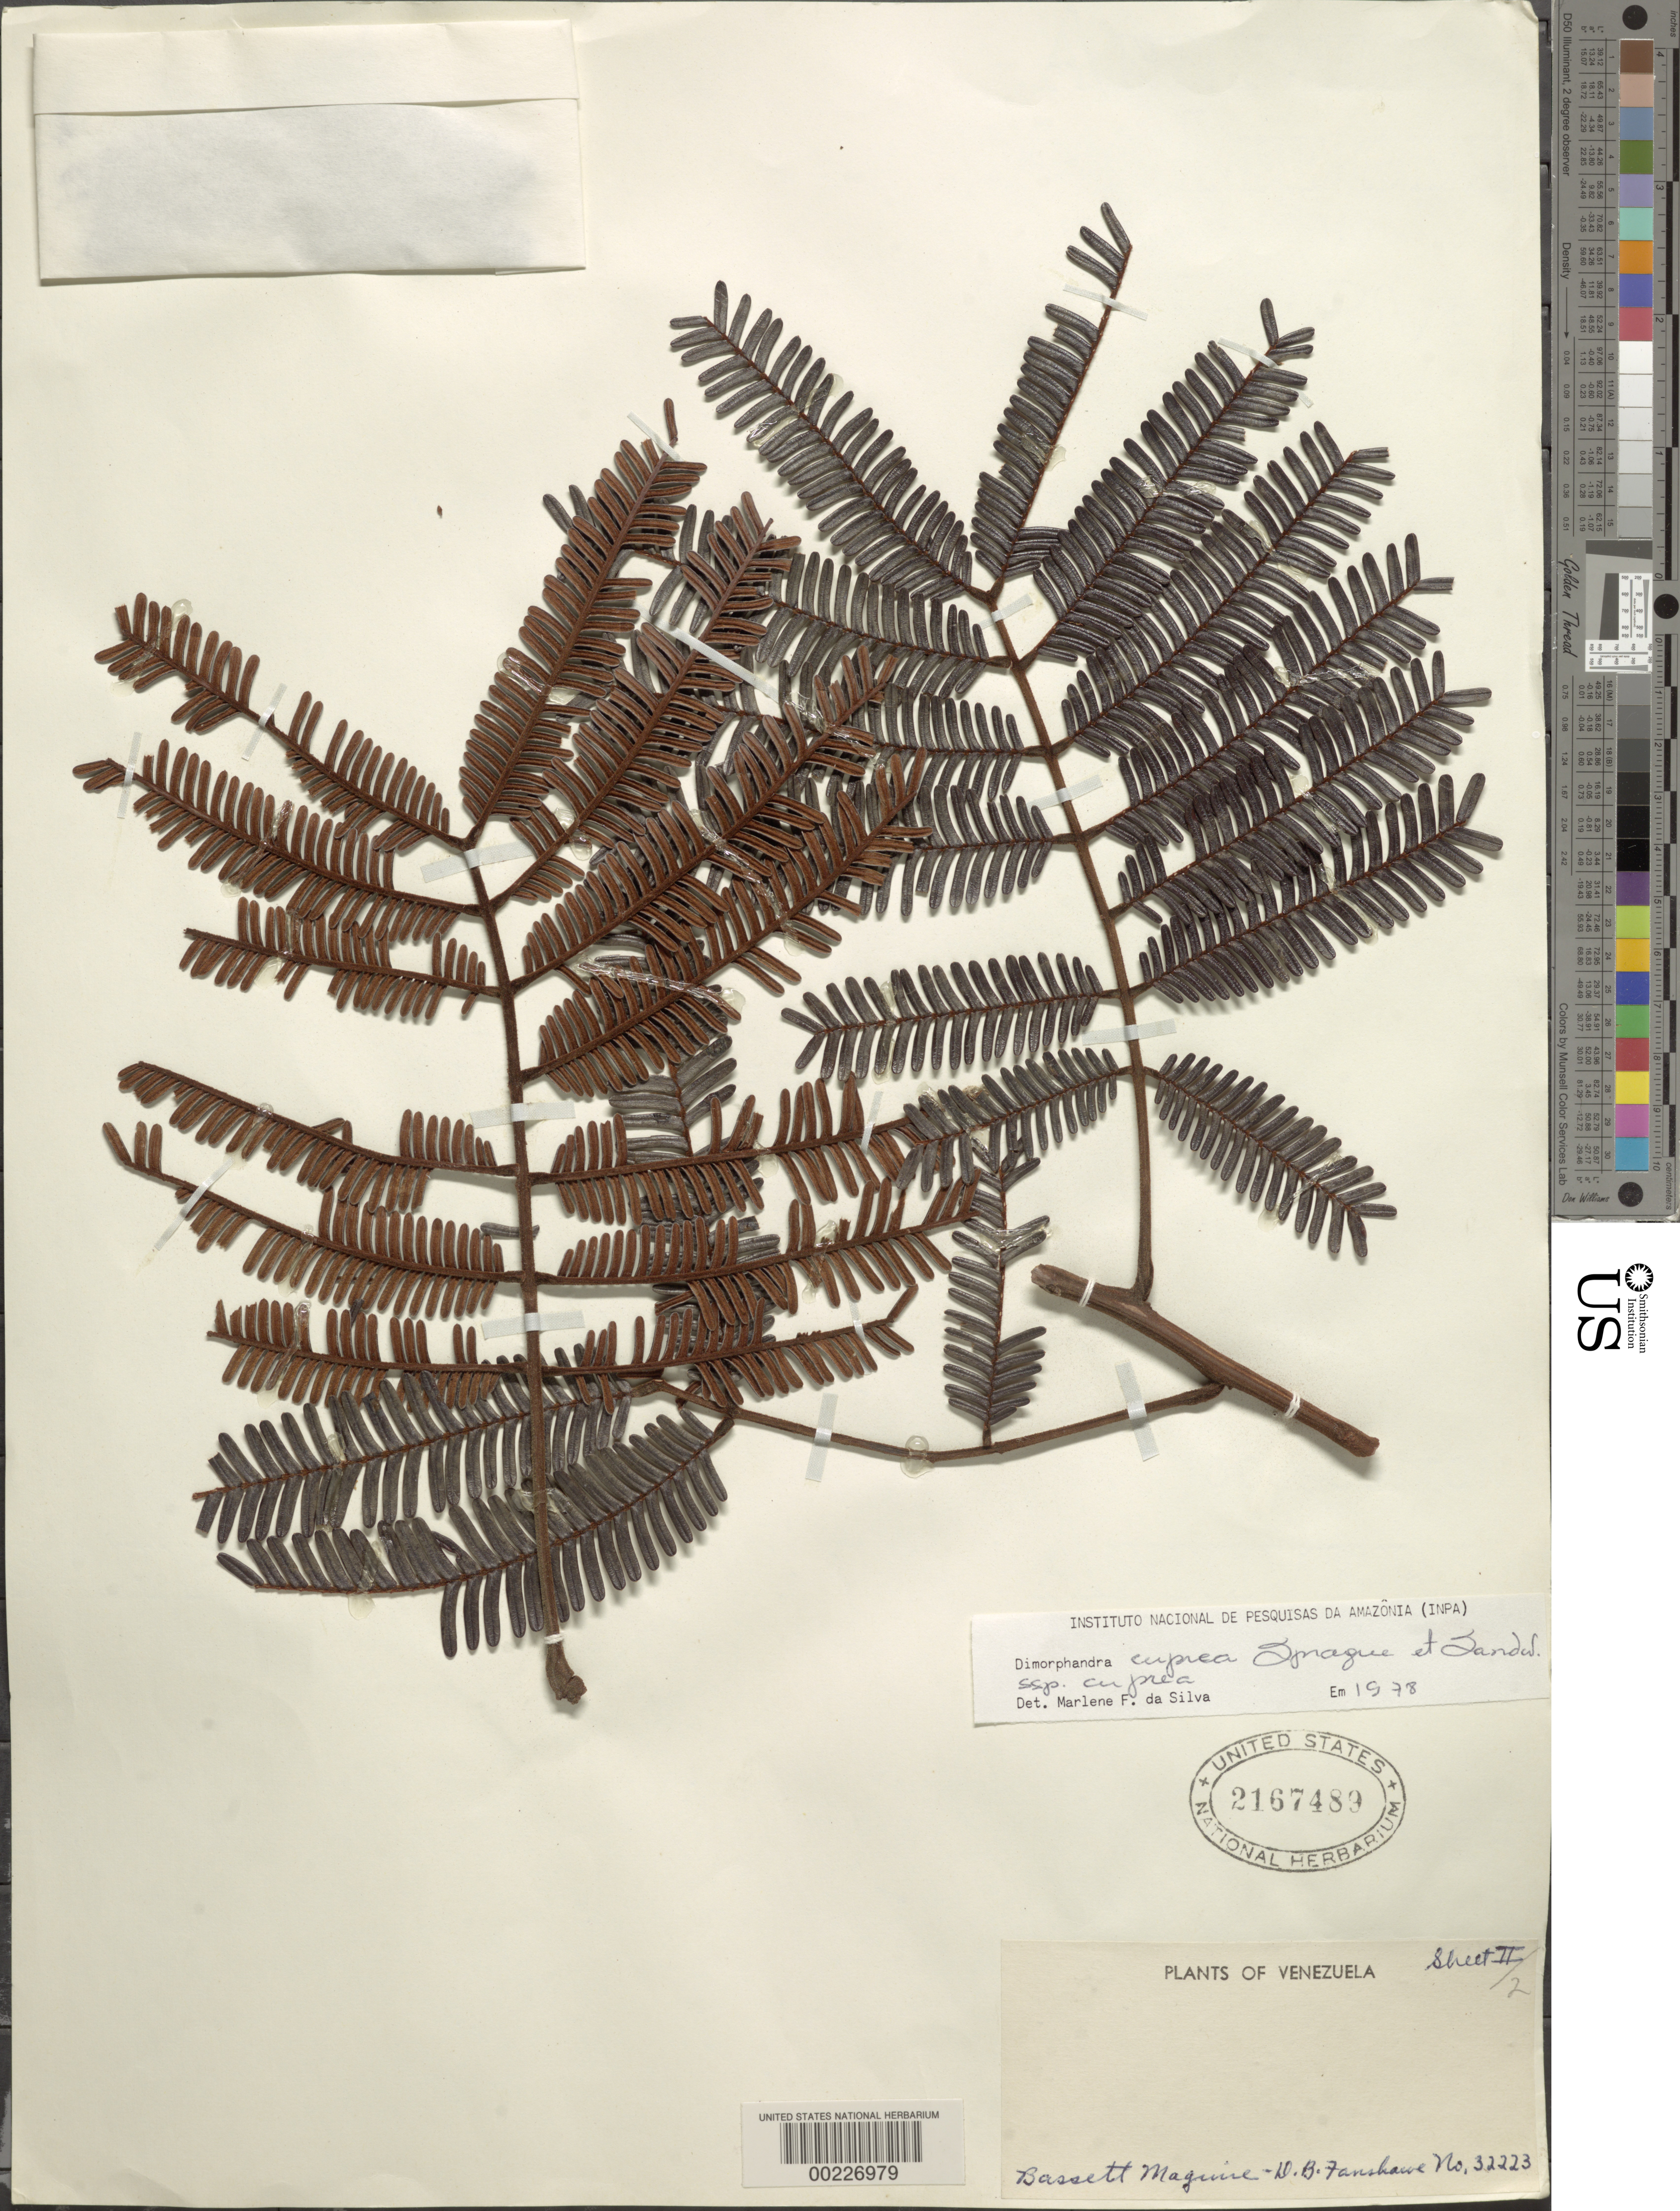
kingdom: Plantae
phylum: Tracheophyta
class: Magnoliopsida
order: Fabales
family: Fabaceae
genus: Dimorphandra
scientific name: Dimorphandra cuprea subsp. cuprea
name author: Sprague & Sandwith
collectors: B. Maguire & D. B. Fanshawe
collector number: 32223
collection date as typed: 24 Oct 1951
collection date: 1951-10-24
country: Guyana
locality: Imbaimadai savannas, upper mazaruni river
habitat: Savanna woodland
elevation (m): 55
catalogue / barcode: US 2167489